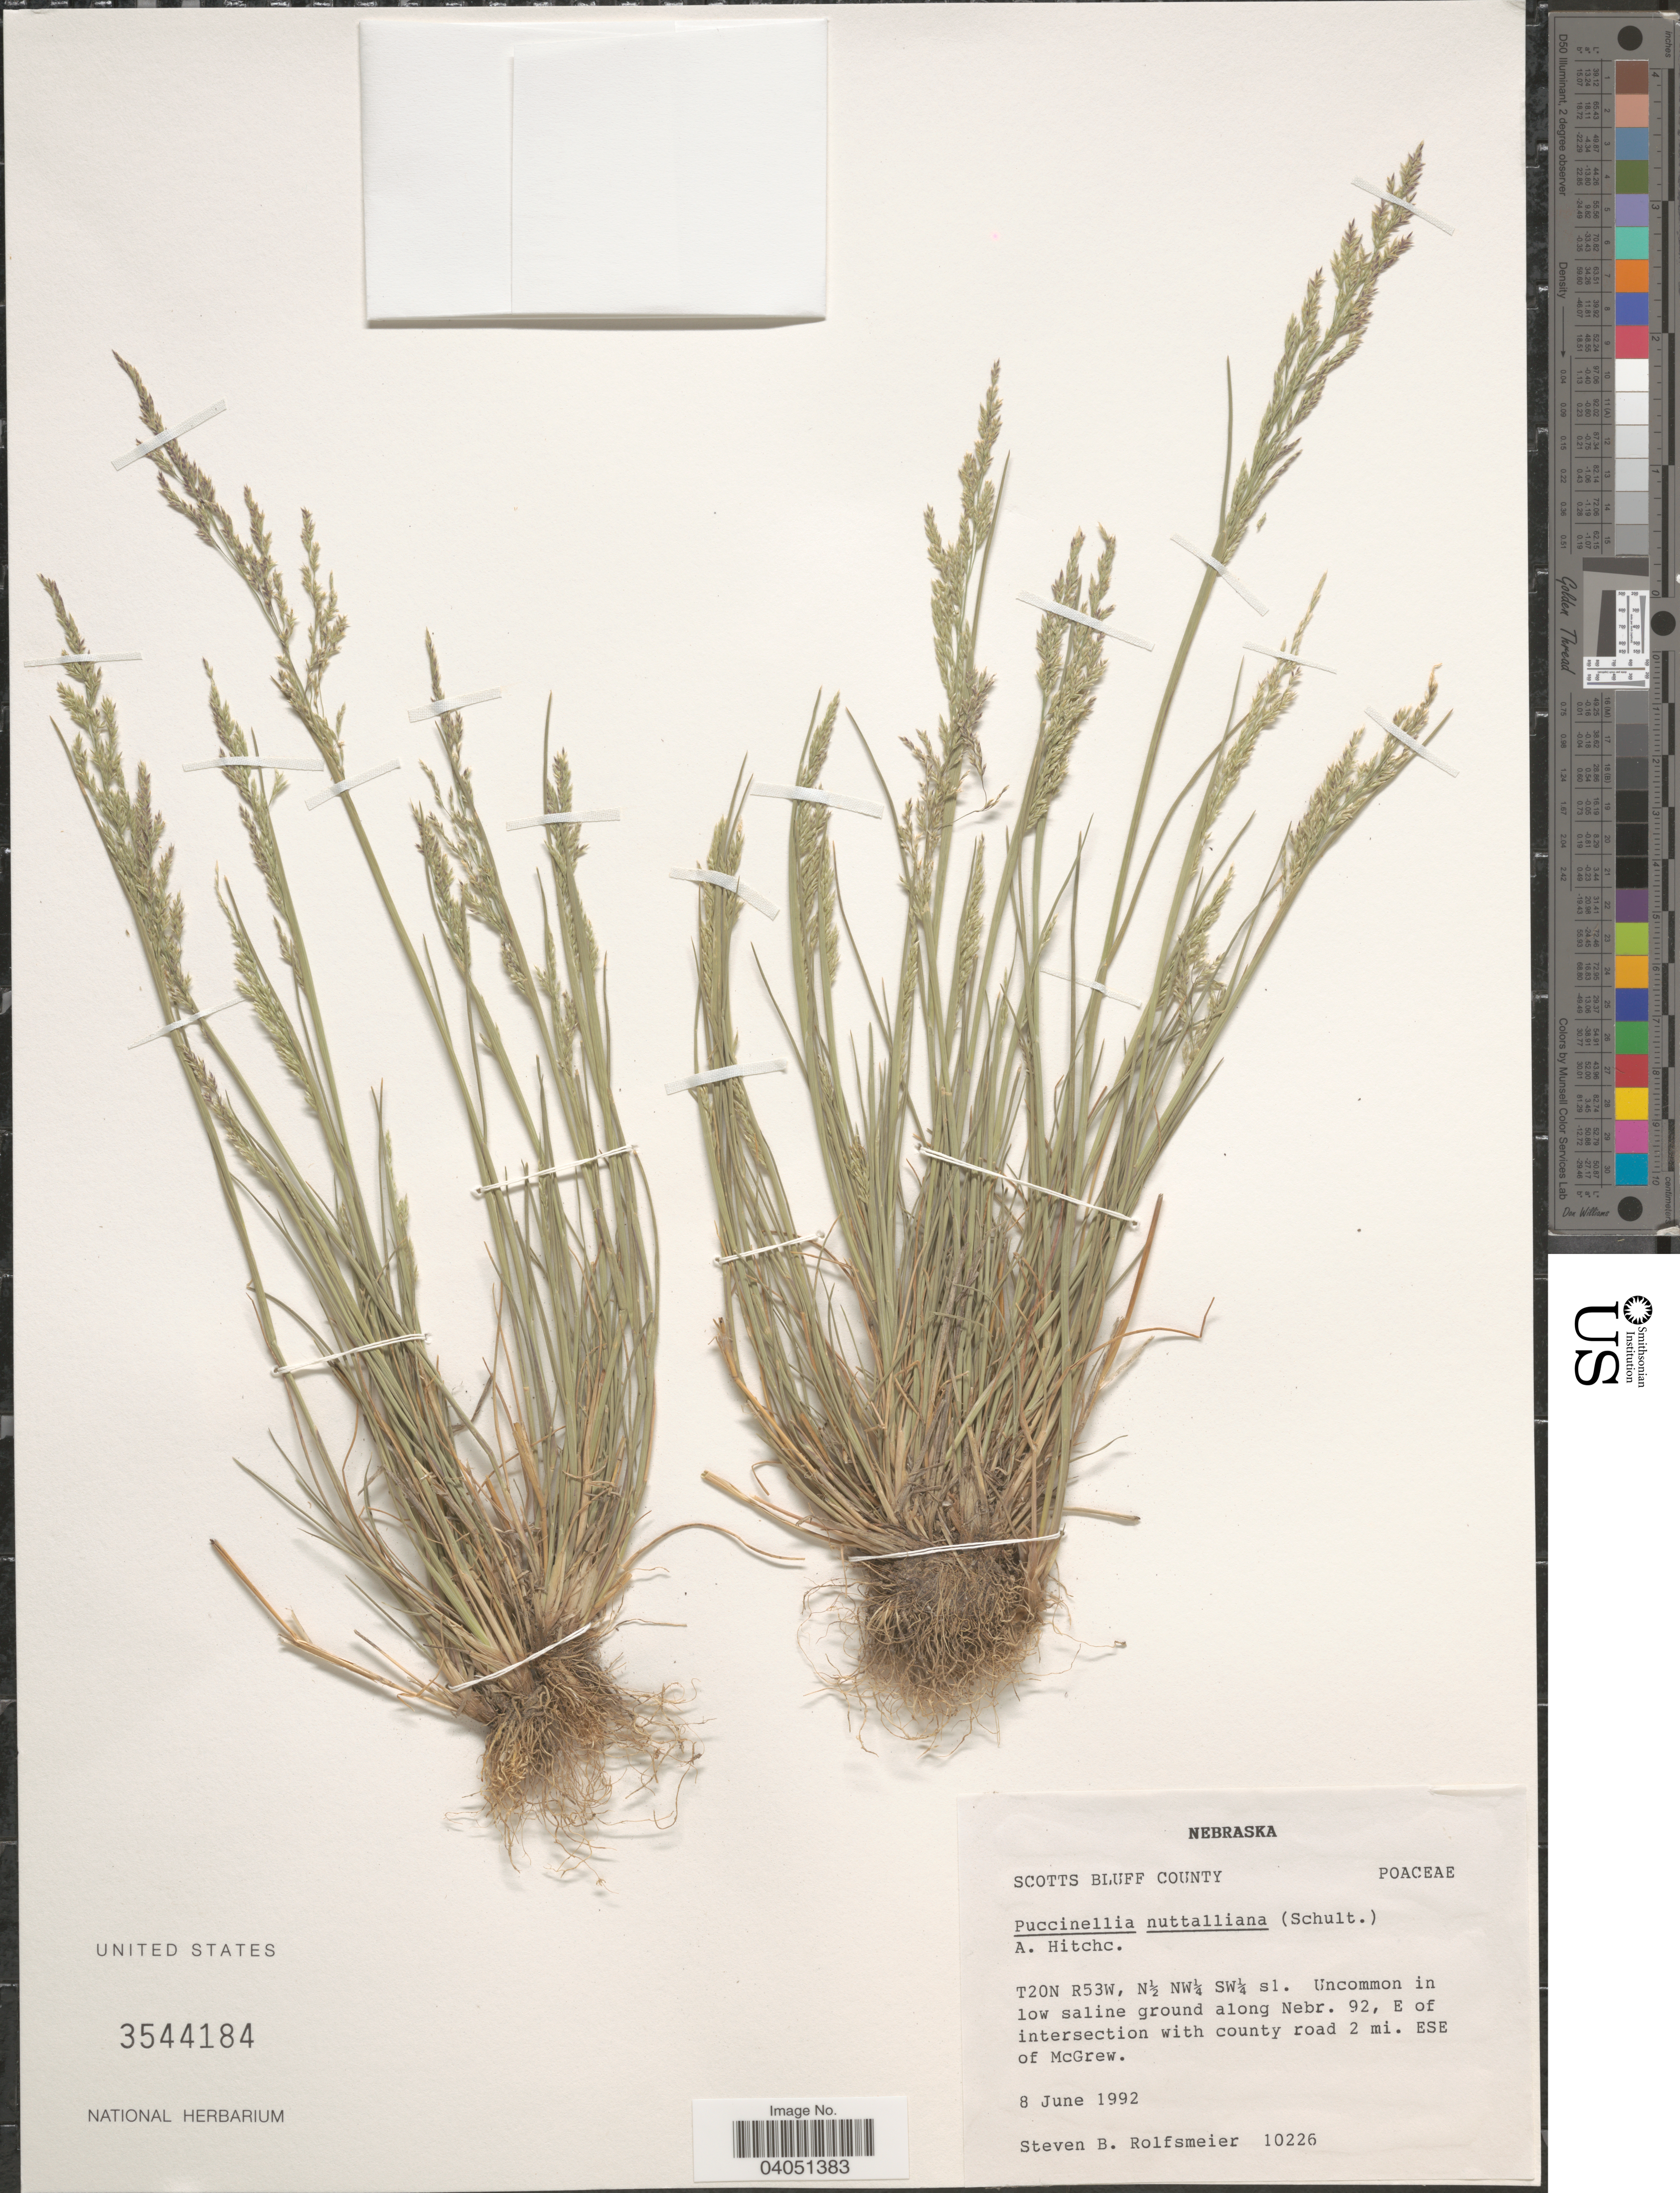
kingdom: Plantae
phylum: Tracheophyta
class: Liliopsida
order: Poales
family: Poaceae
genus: Puccinellia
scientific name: Puccinellia nuttalliana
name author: (Schult.) Hitchc.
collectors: S. Rolfsmeier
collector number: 10226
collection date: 1992-06-08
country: United States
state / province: Nebraska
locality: Scotts Bluff County. T20N R53W, N½ NW¼ SW¼ s1. In low saline ground along Nebr. 92, E of intersection with county road 2 mi. ESE of McGrew.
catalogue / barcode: US 3544184